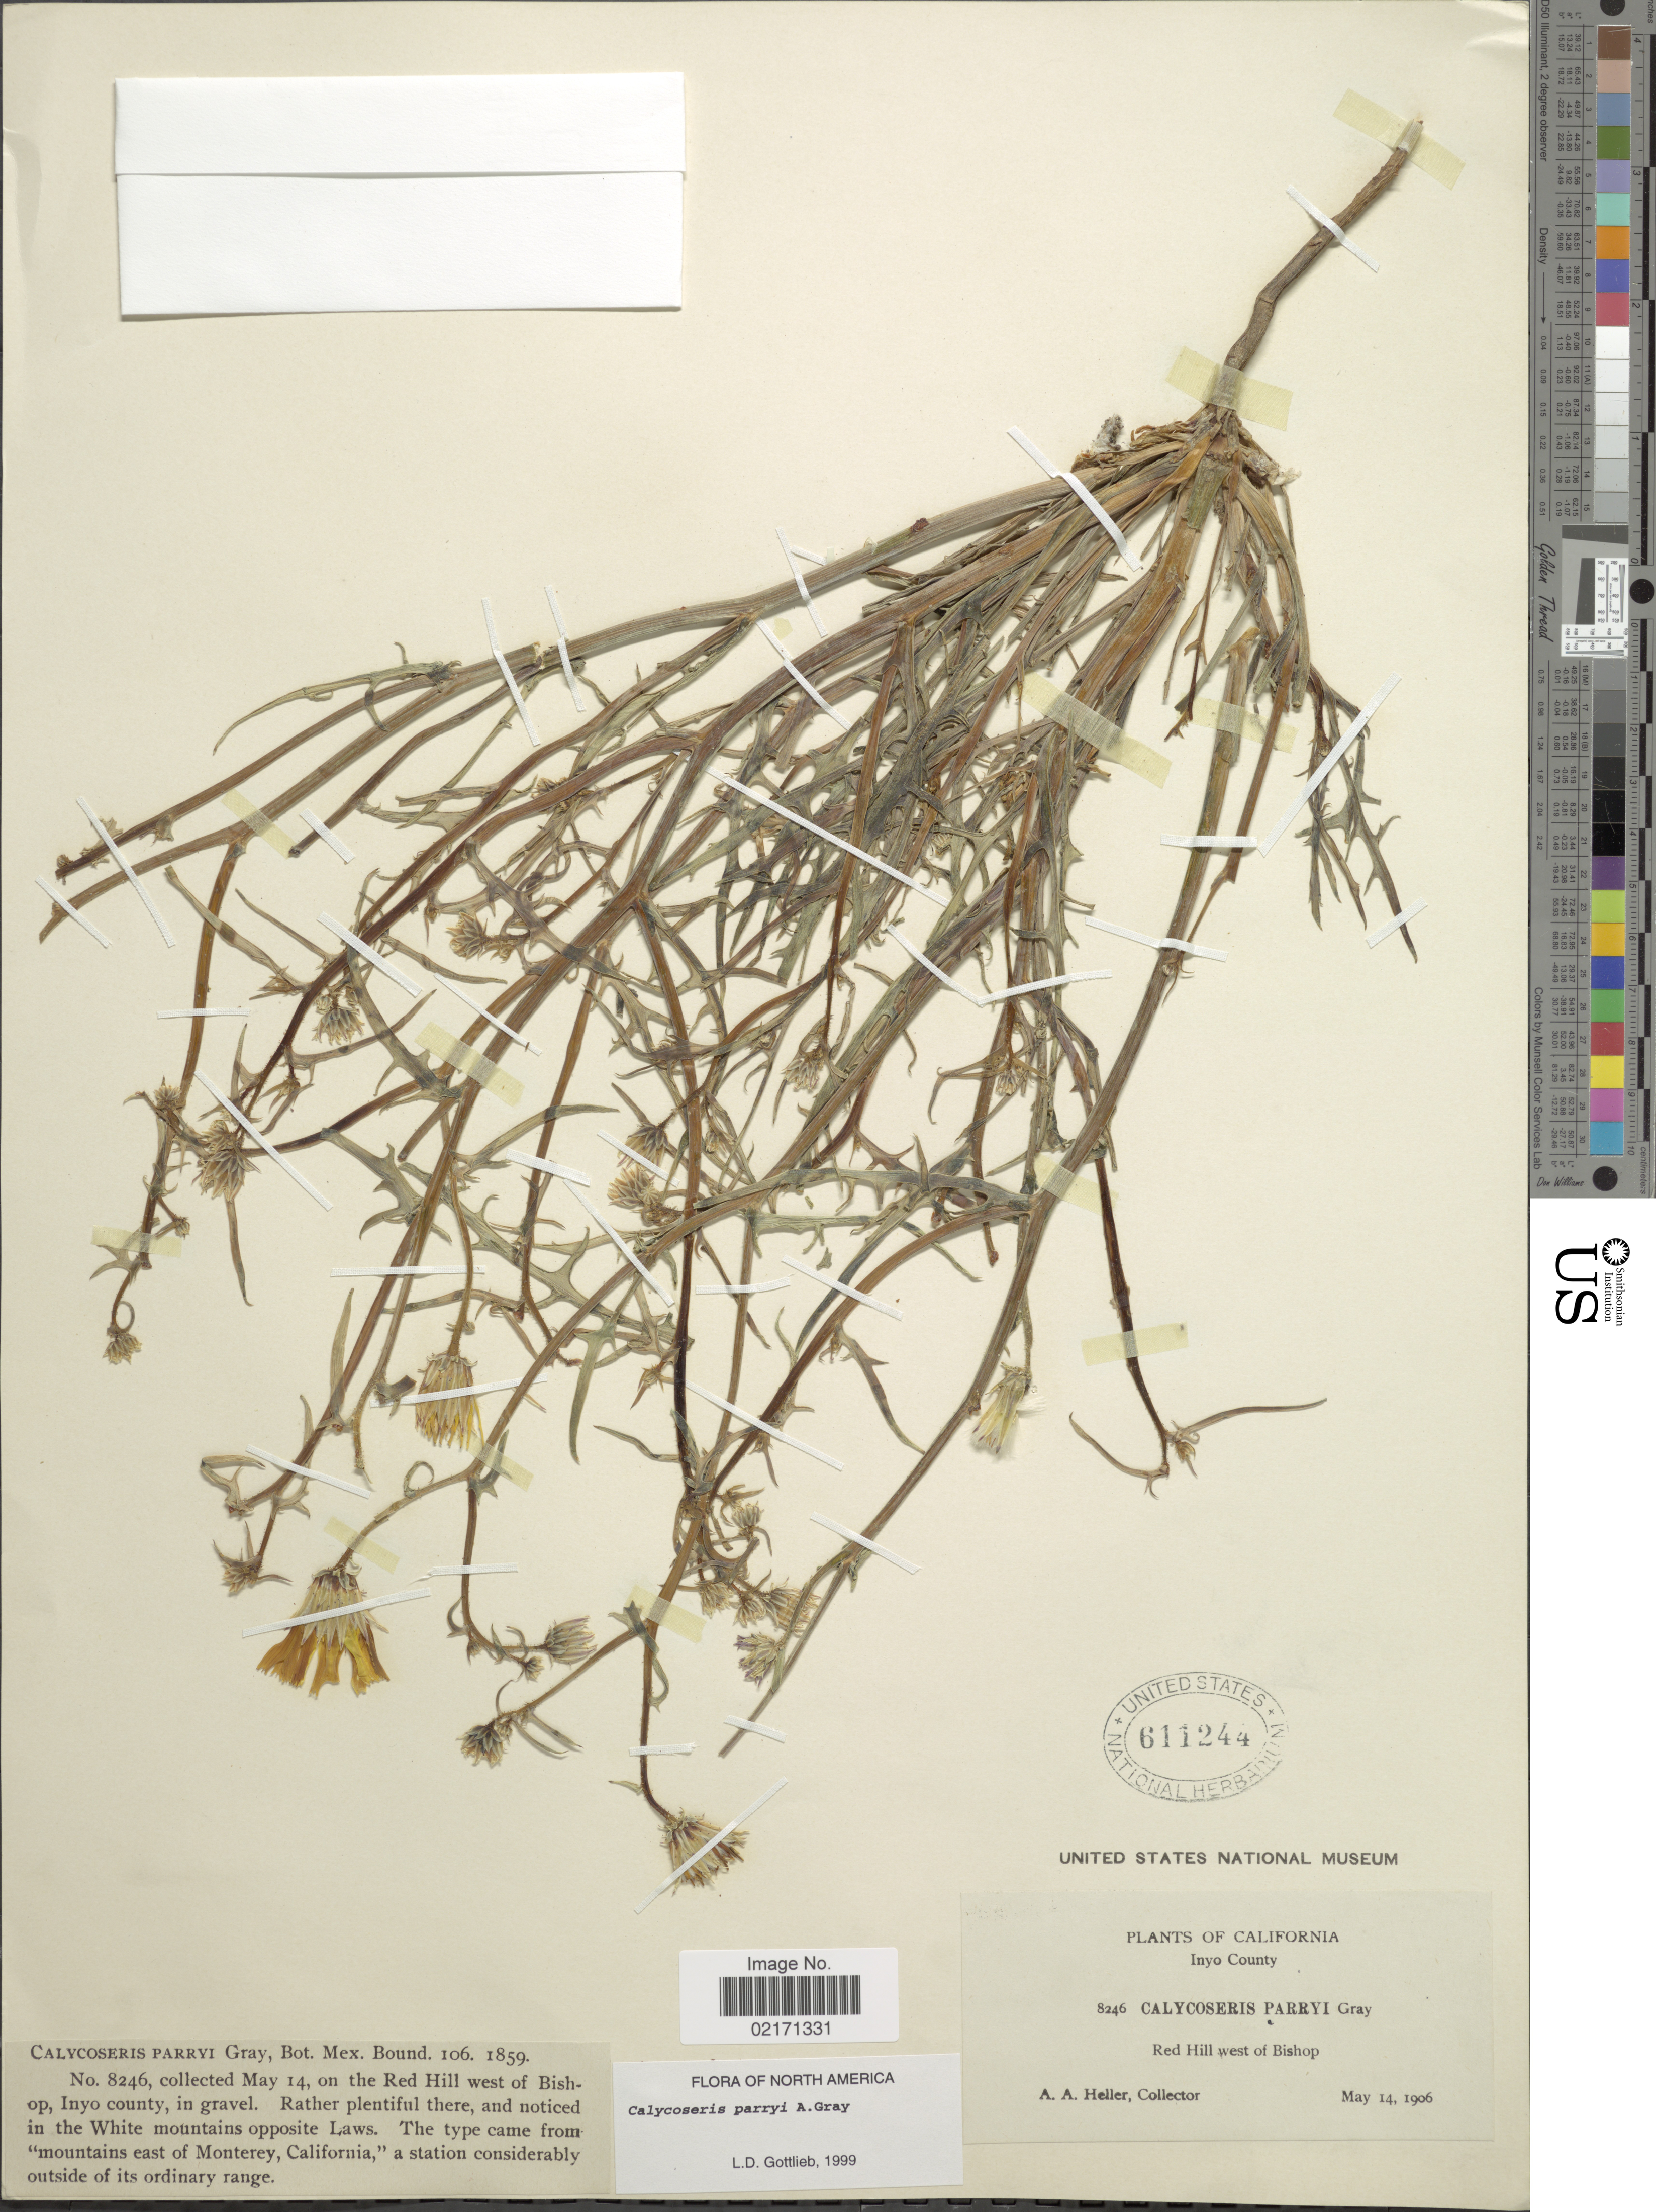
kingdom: Plantae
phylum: Tracheophyta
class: Magnoliopsida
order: Asterales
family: Asteraceae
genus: Calycoseris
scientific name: Calycoseris parryi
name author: A. Gray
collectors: A. A. Heller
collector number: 8246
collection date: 1906-05-14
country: United States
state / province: California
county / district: Inyo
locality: Inyon County. Red Hill west of Bishop.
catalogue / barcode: US 611244